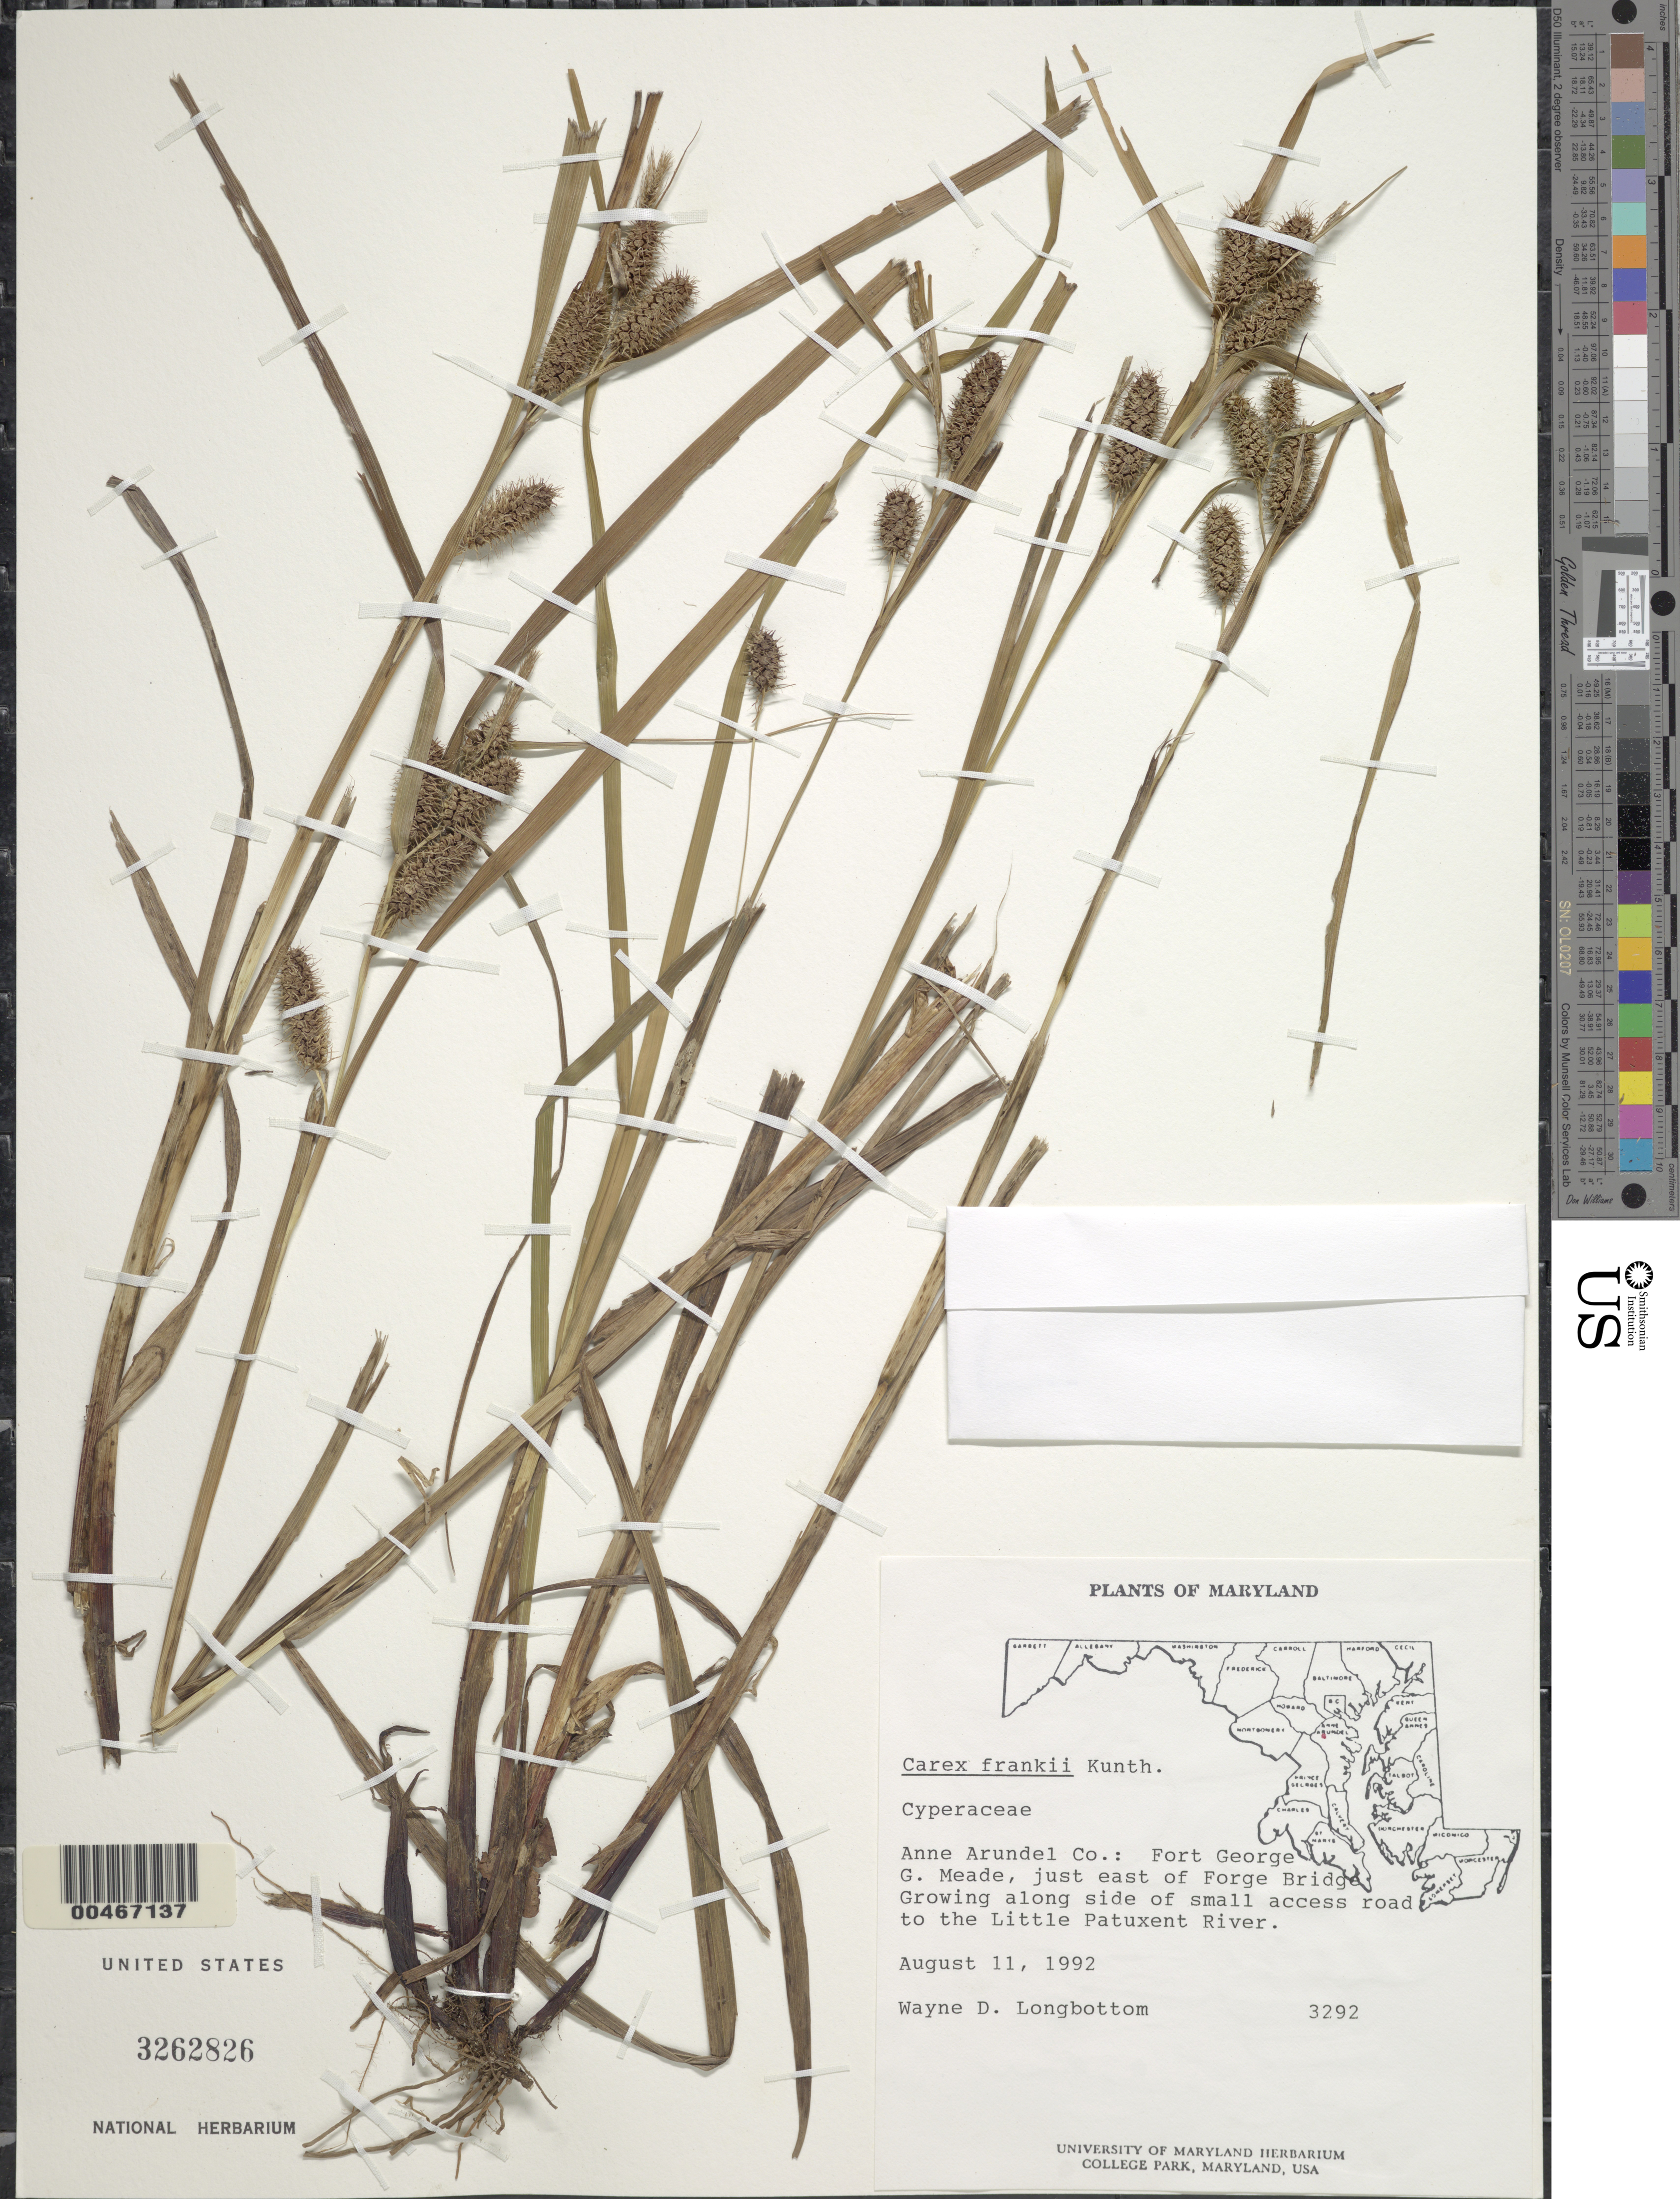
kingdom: Plantae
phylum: Tracheophyta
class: Liliopsida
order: Poales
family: Cyperaceae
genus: Carex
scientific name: Carex frankii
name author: Kunth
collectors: W. D. Longbottom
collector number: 3292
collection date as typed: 11 Aug 1992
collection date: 1992-08-11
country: United States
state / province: Maryland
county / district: Anne Arundel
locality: Fort George G Mead, E of Forge Bridge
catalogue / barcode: US 3262826